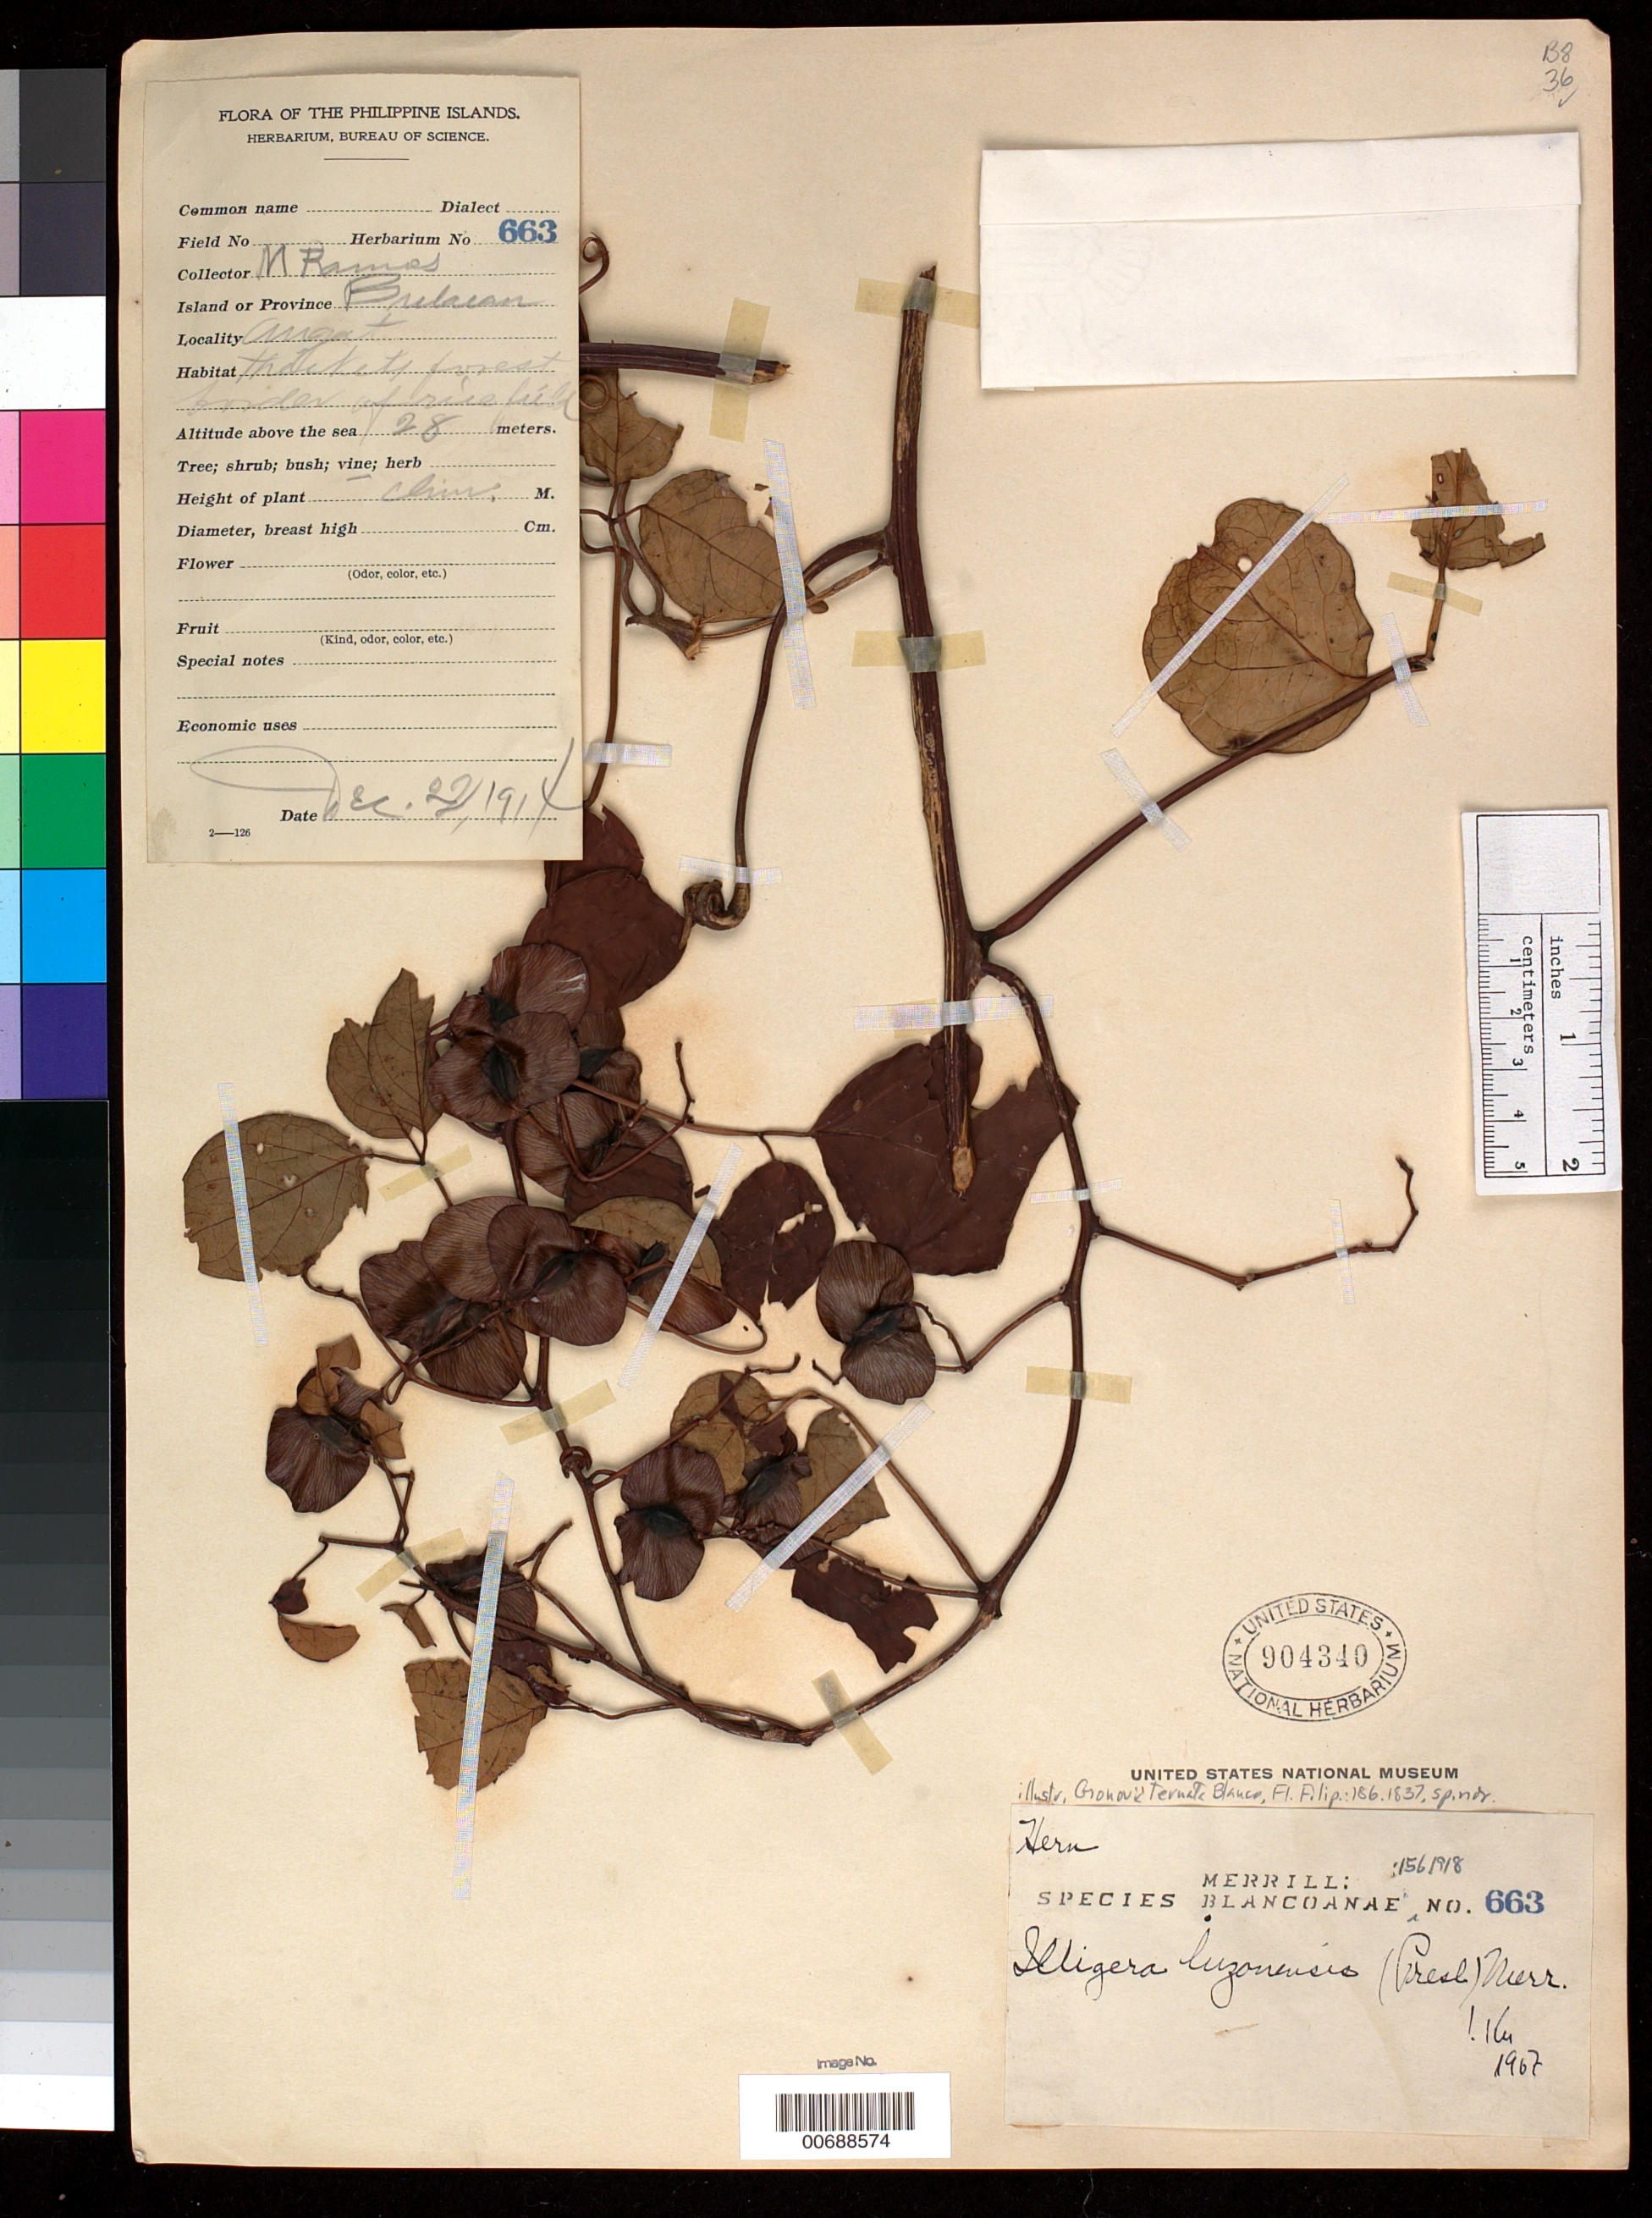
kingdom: Plantae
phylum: Tracheophyta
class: Magnoliopsida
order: Laurales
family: Hernandiaceae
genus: Illigera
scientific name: Illigera luzonensis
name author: (C. Presl) Merr.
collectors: M. Ramos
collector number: Sp. Blancoan. 0663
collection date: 1913-12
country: Philippines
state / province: Central Luzon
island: Luzon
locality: Angat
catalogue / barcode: US 904340